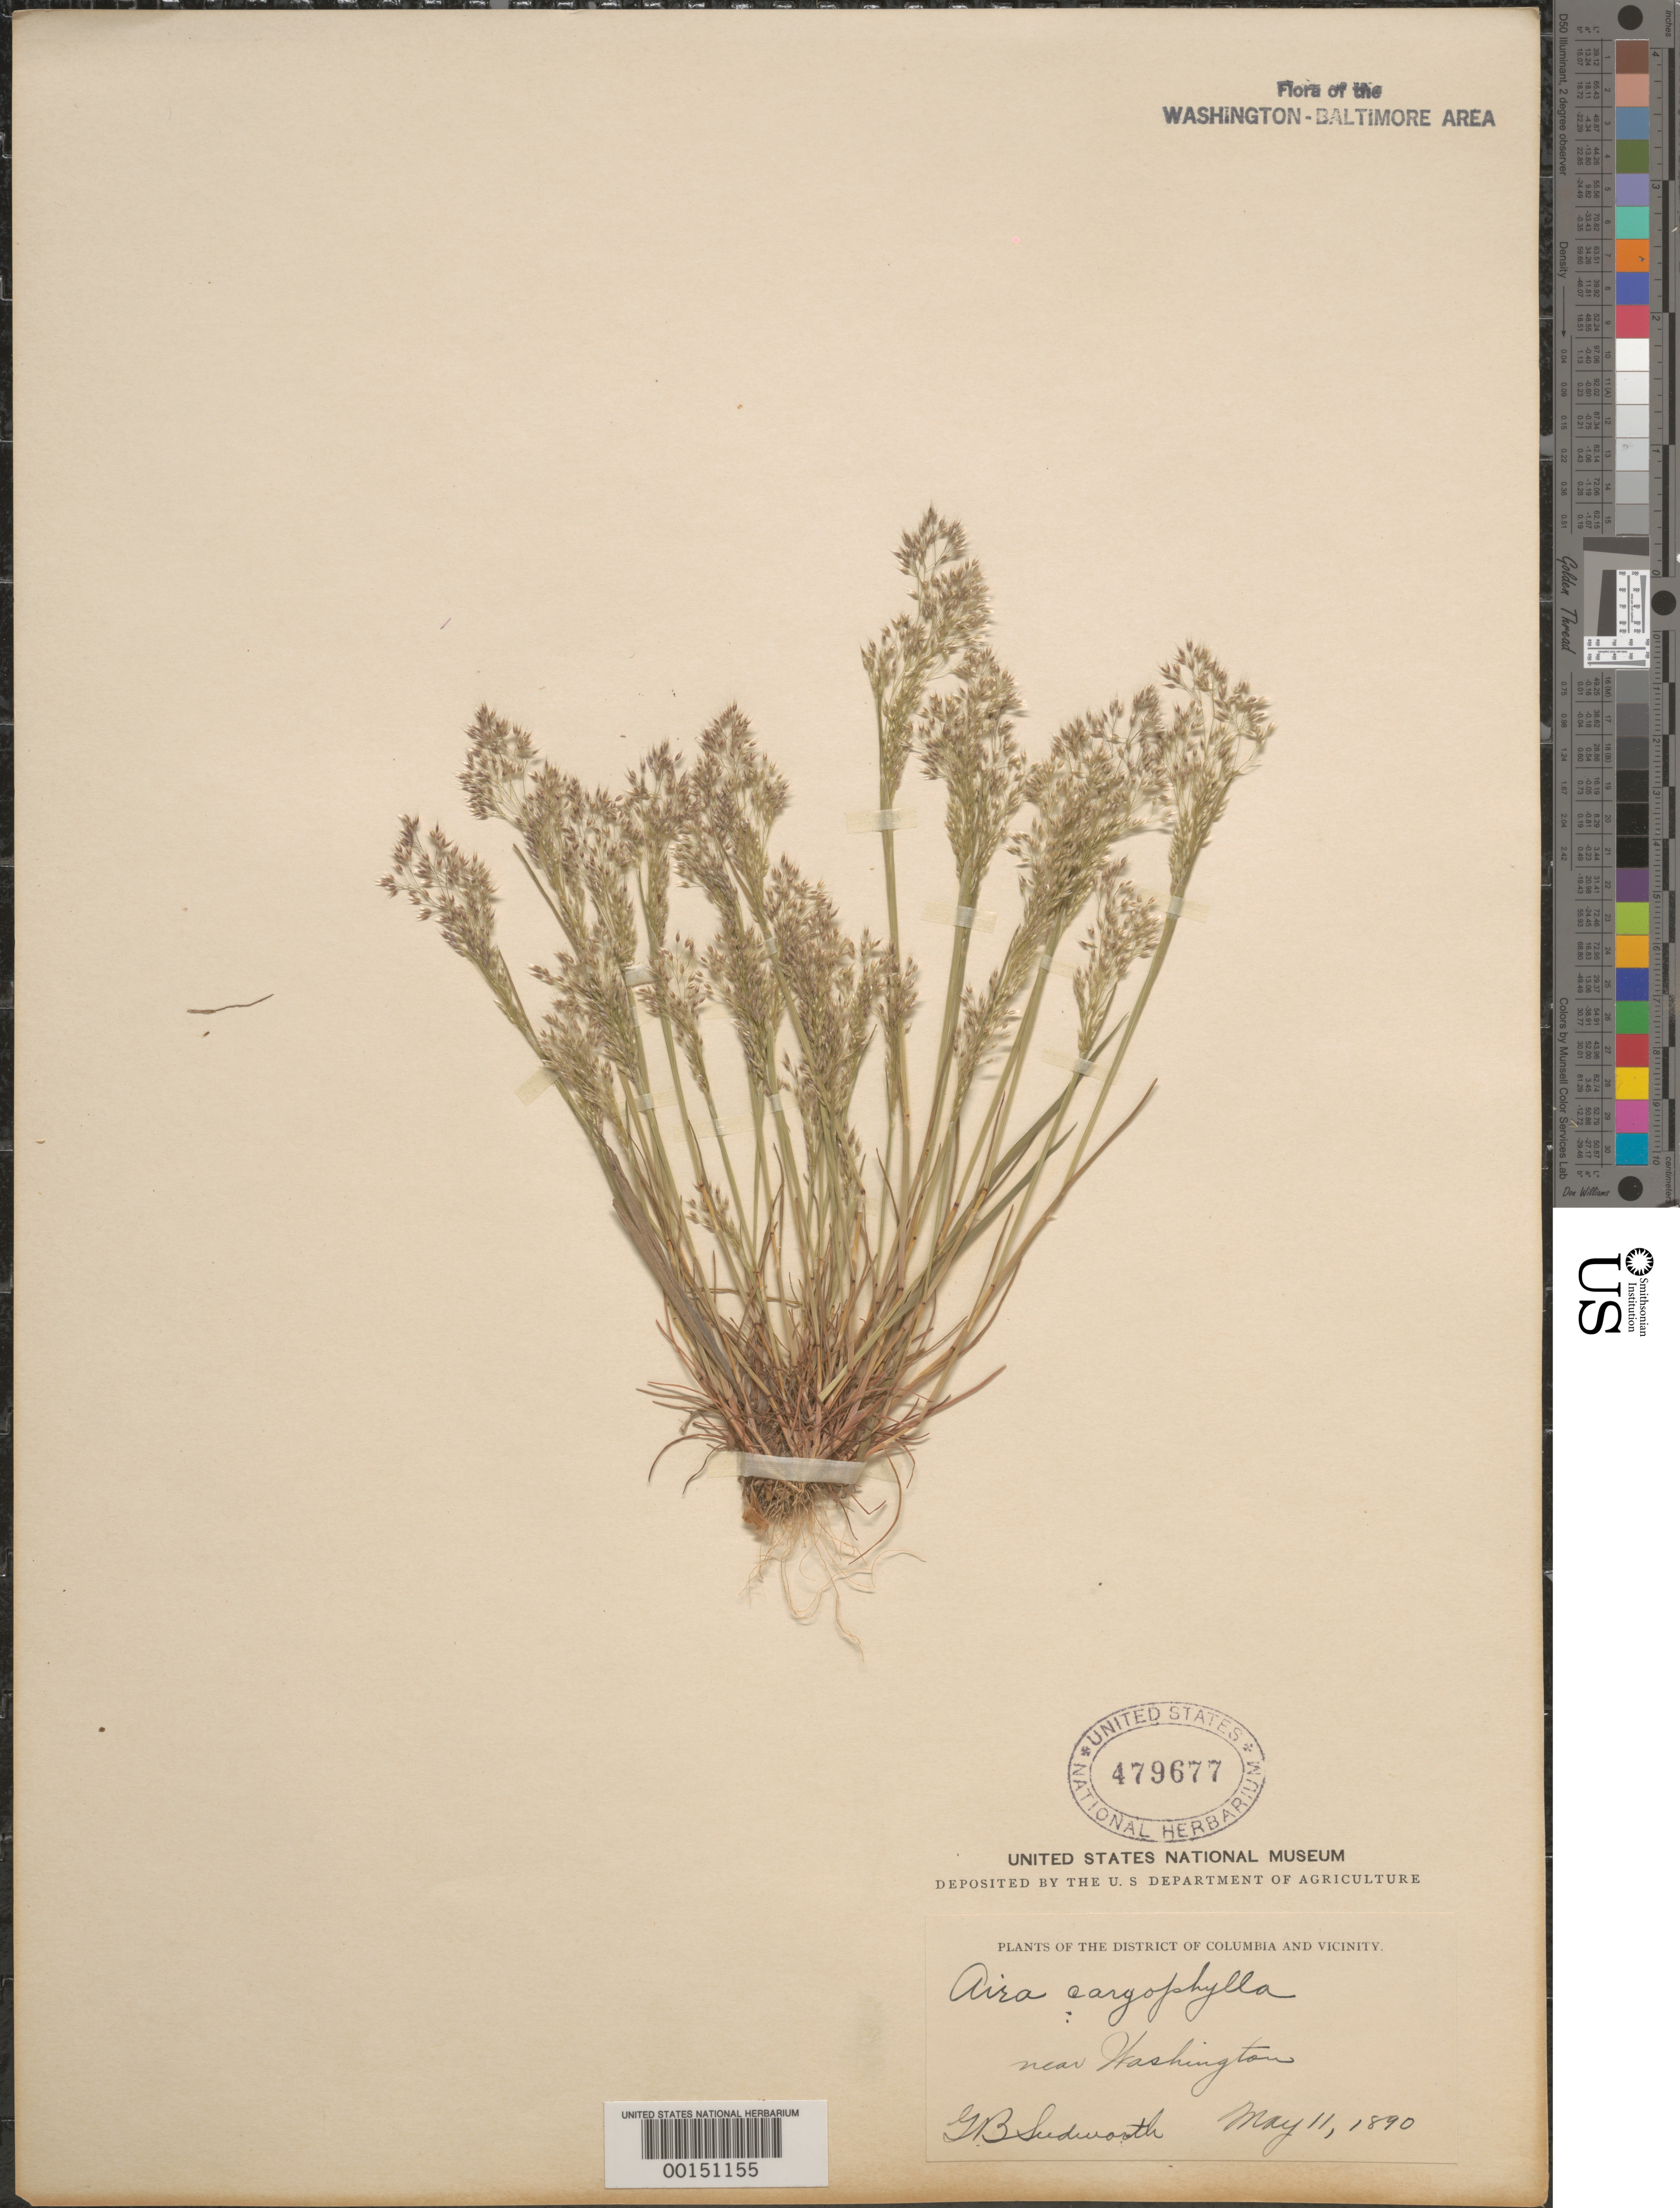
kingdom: Plantae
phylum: Tracheophyta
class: Liliopsida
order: Poales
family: Poaceae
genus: Aira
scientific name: Aira caryophyllea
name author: L.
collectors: G. B. Sudworth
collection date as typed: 11 May 1890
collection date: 1890-05-11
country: United States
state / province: District of Columbia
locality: Near Washington, DC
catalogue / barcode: US 479677